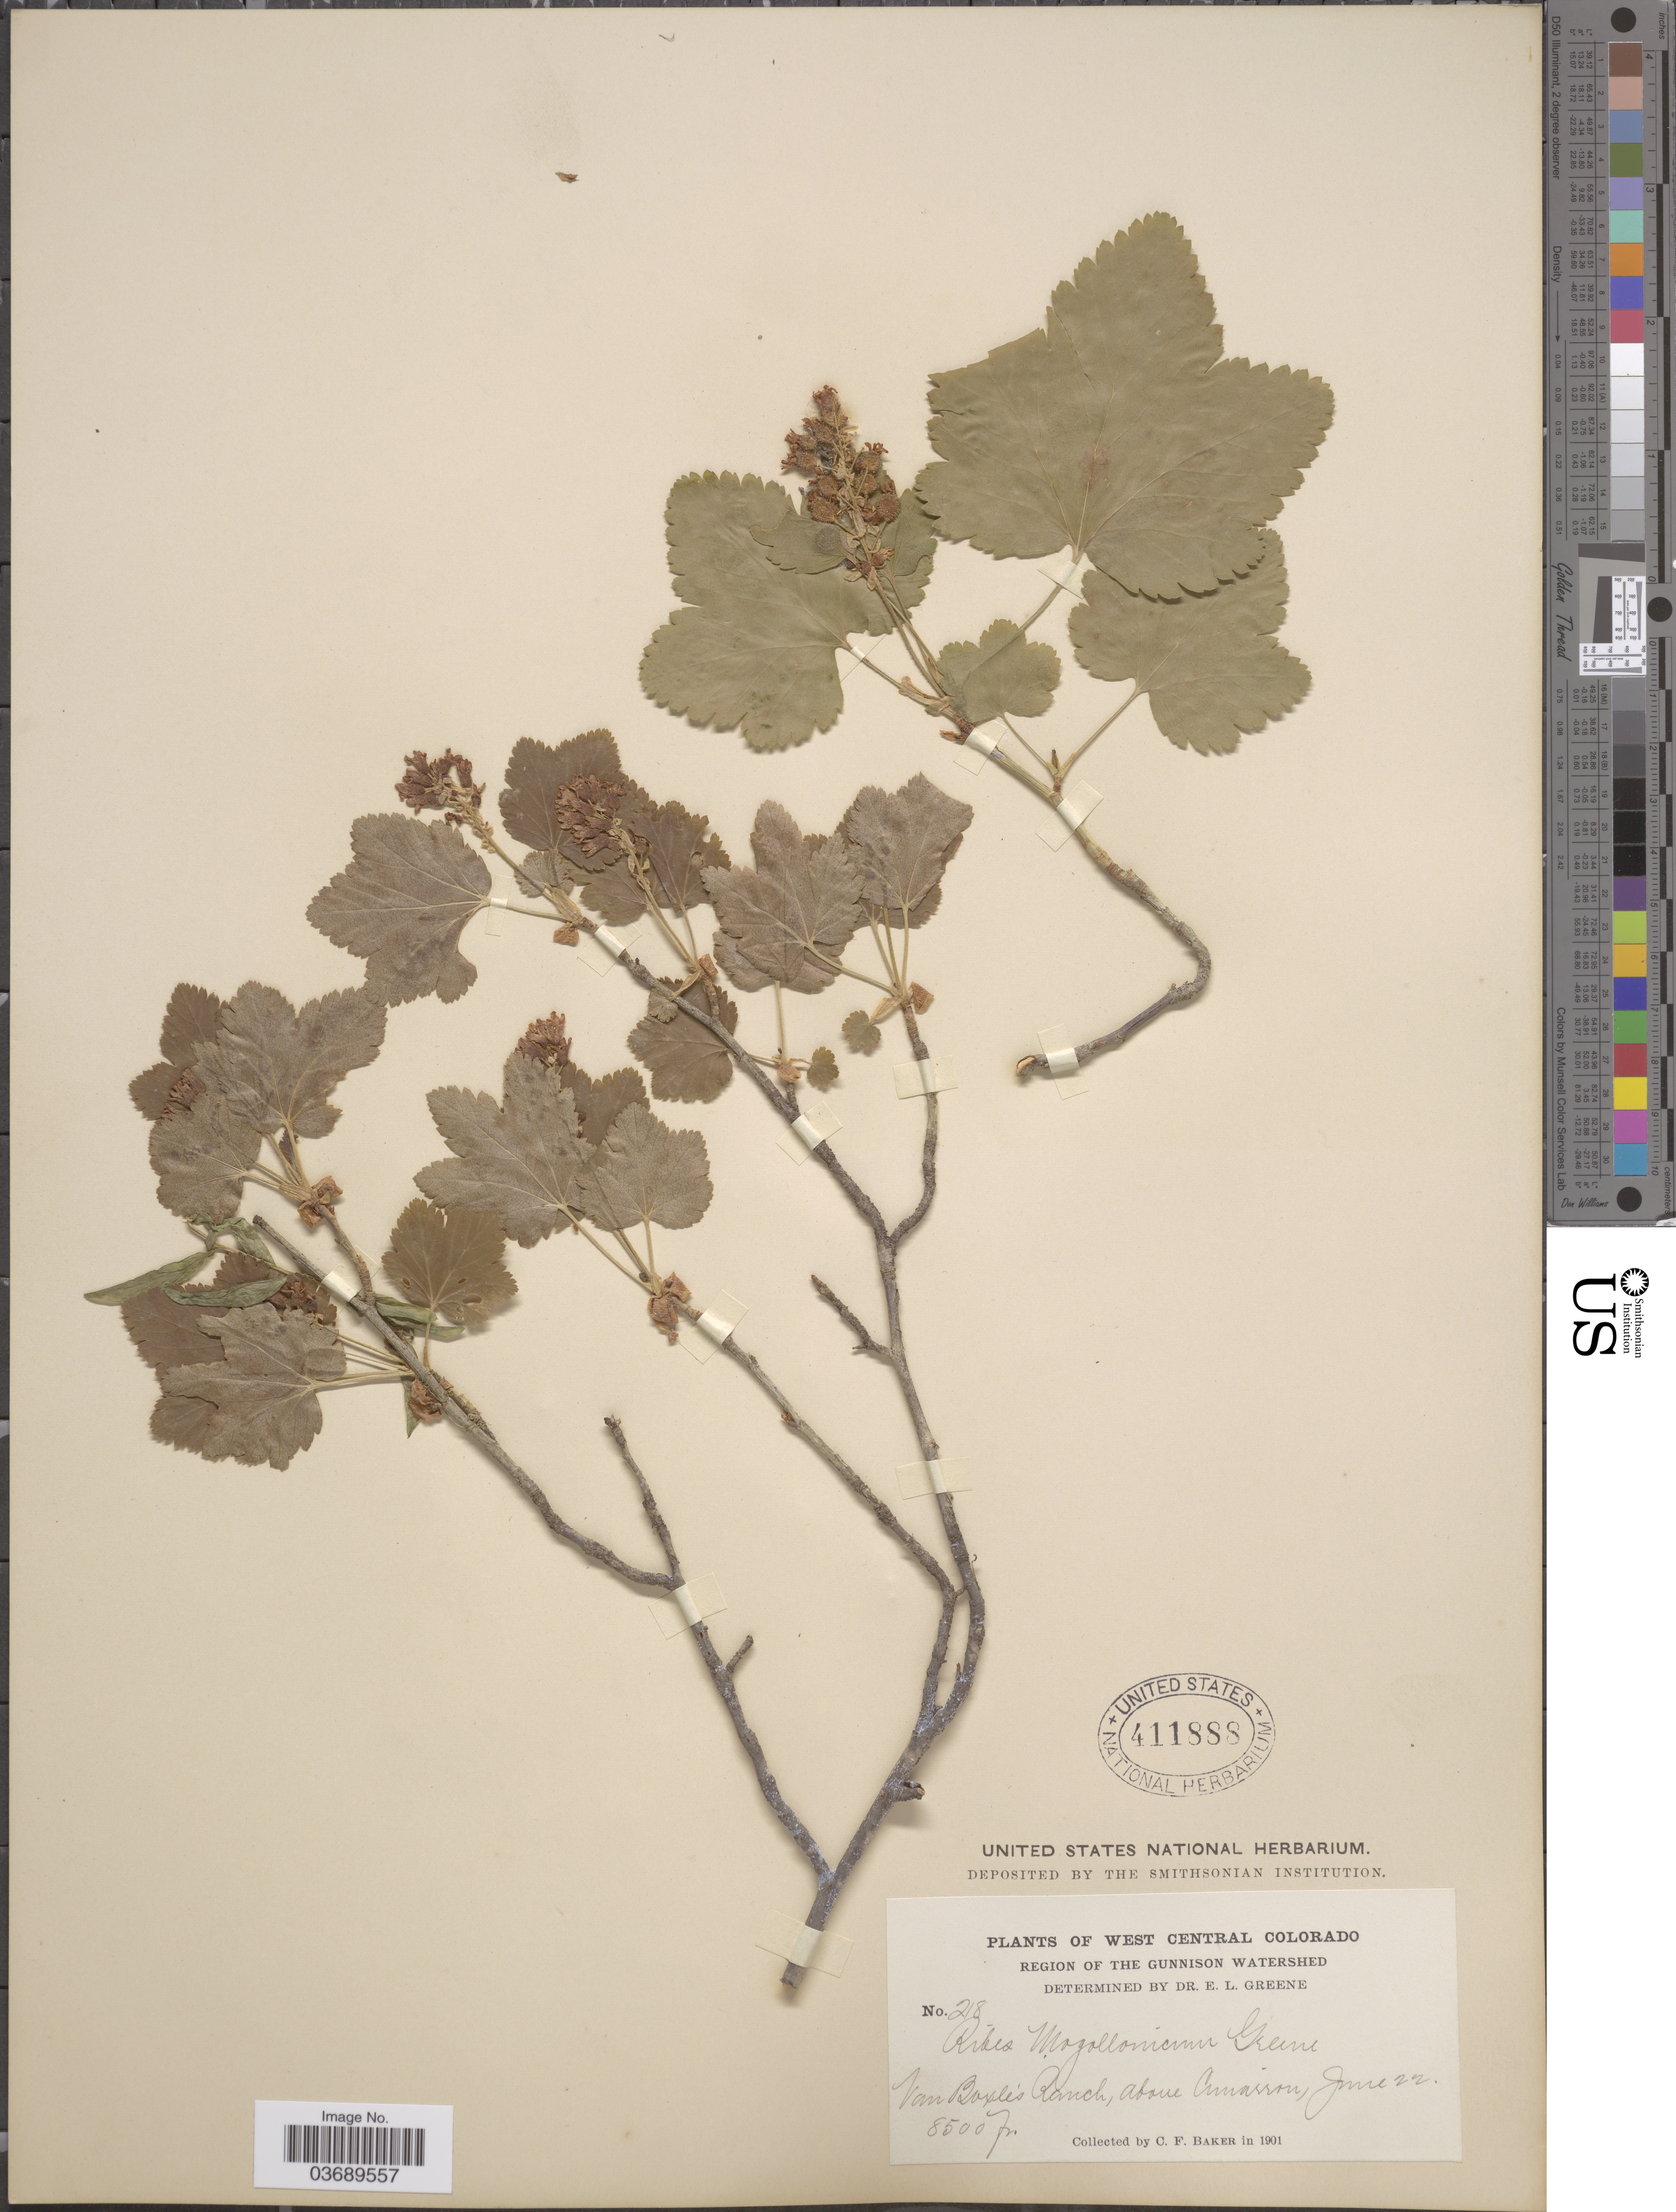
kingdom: Plantae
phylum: Tracheophyta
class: Magnoliopsida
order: Saxifragales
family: Grossulariaceae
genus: Ribes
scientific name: Ribes wolfii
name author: Rothr.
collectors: C. F. Baker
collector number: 218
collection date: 1901-06-22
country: United States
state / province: Colorado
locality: West Central Colorado. Region of the Gunnison Watershed. San Boxle's Ranche, above Cimarron.*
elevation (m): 2591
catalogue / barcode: US 411888